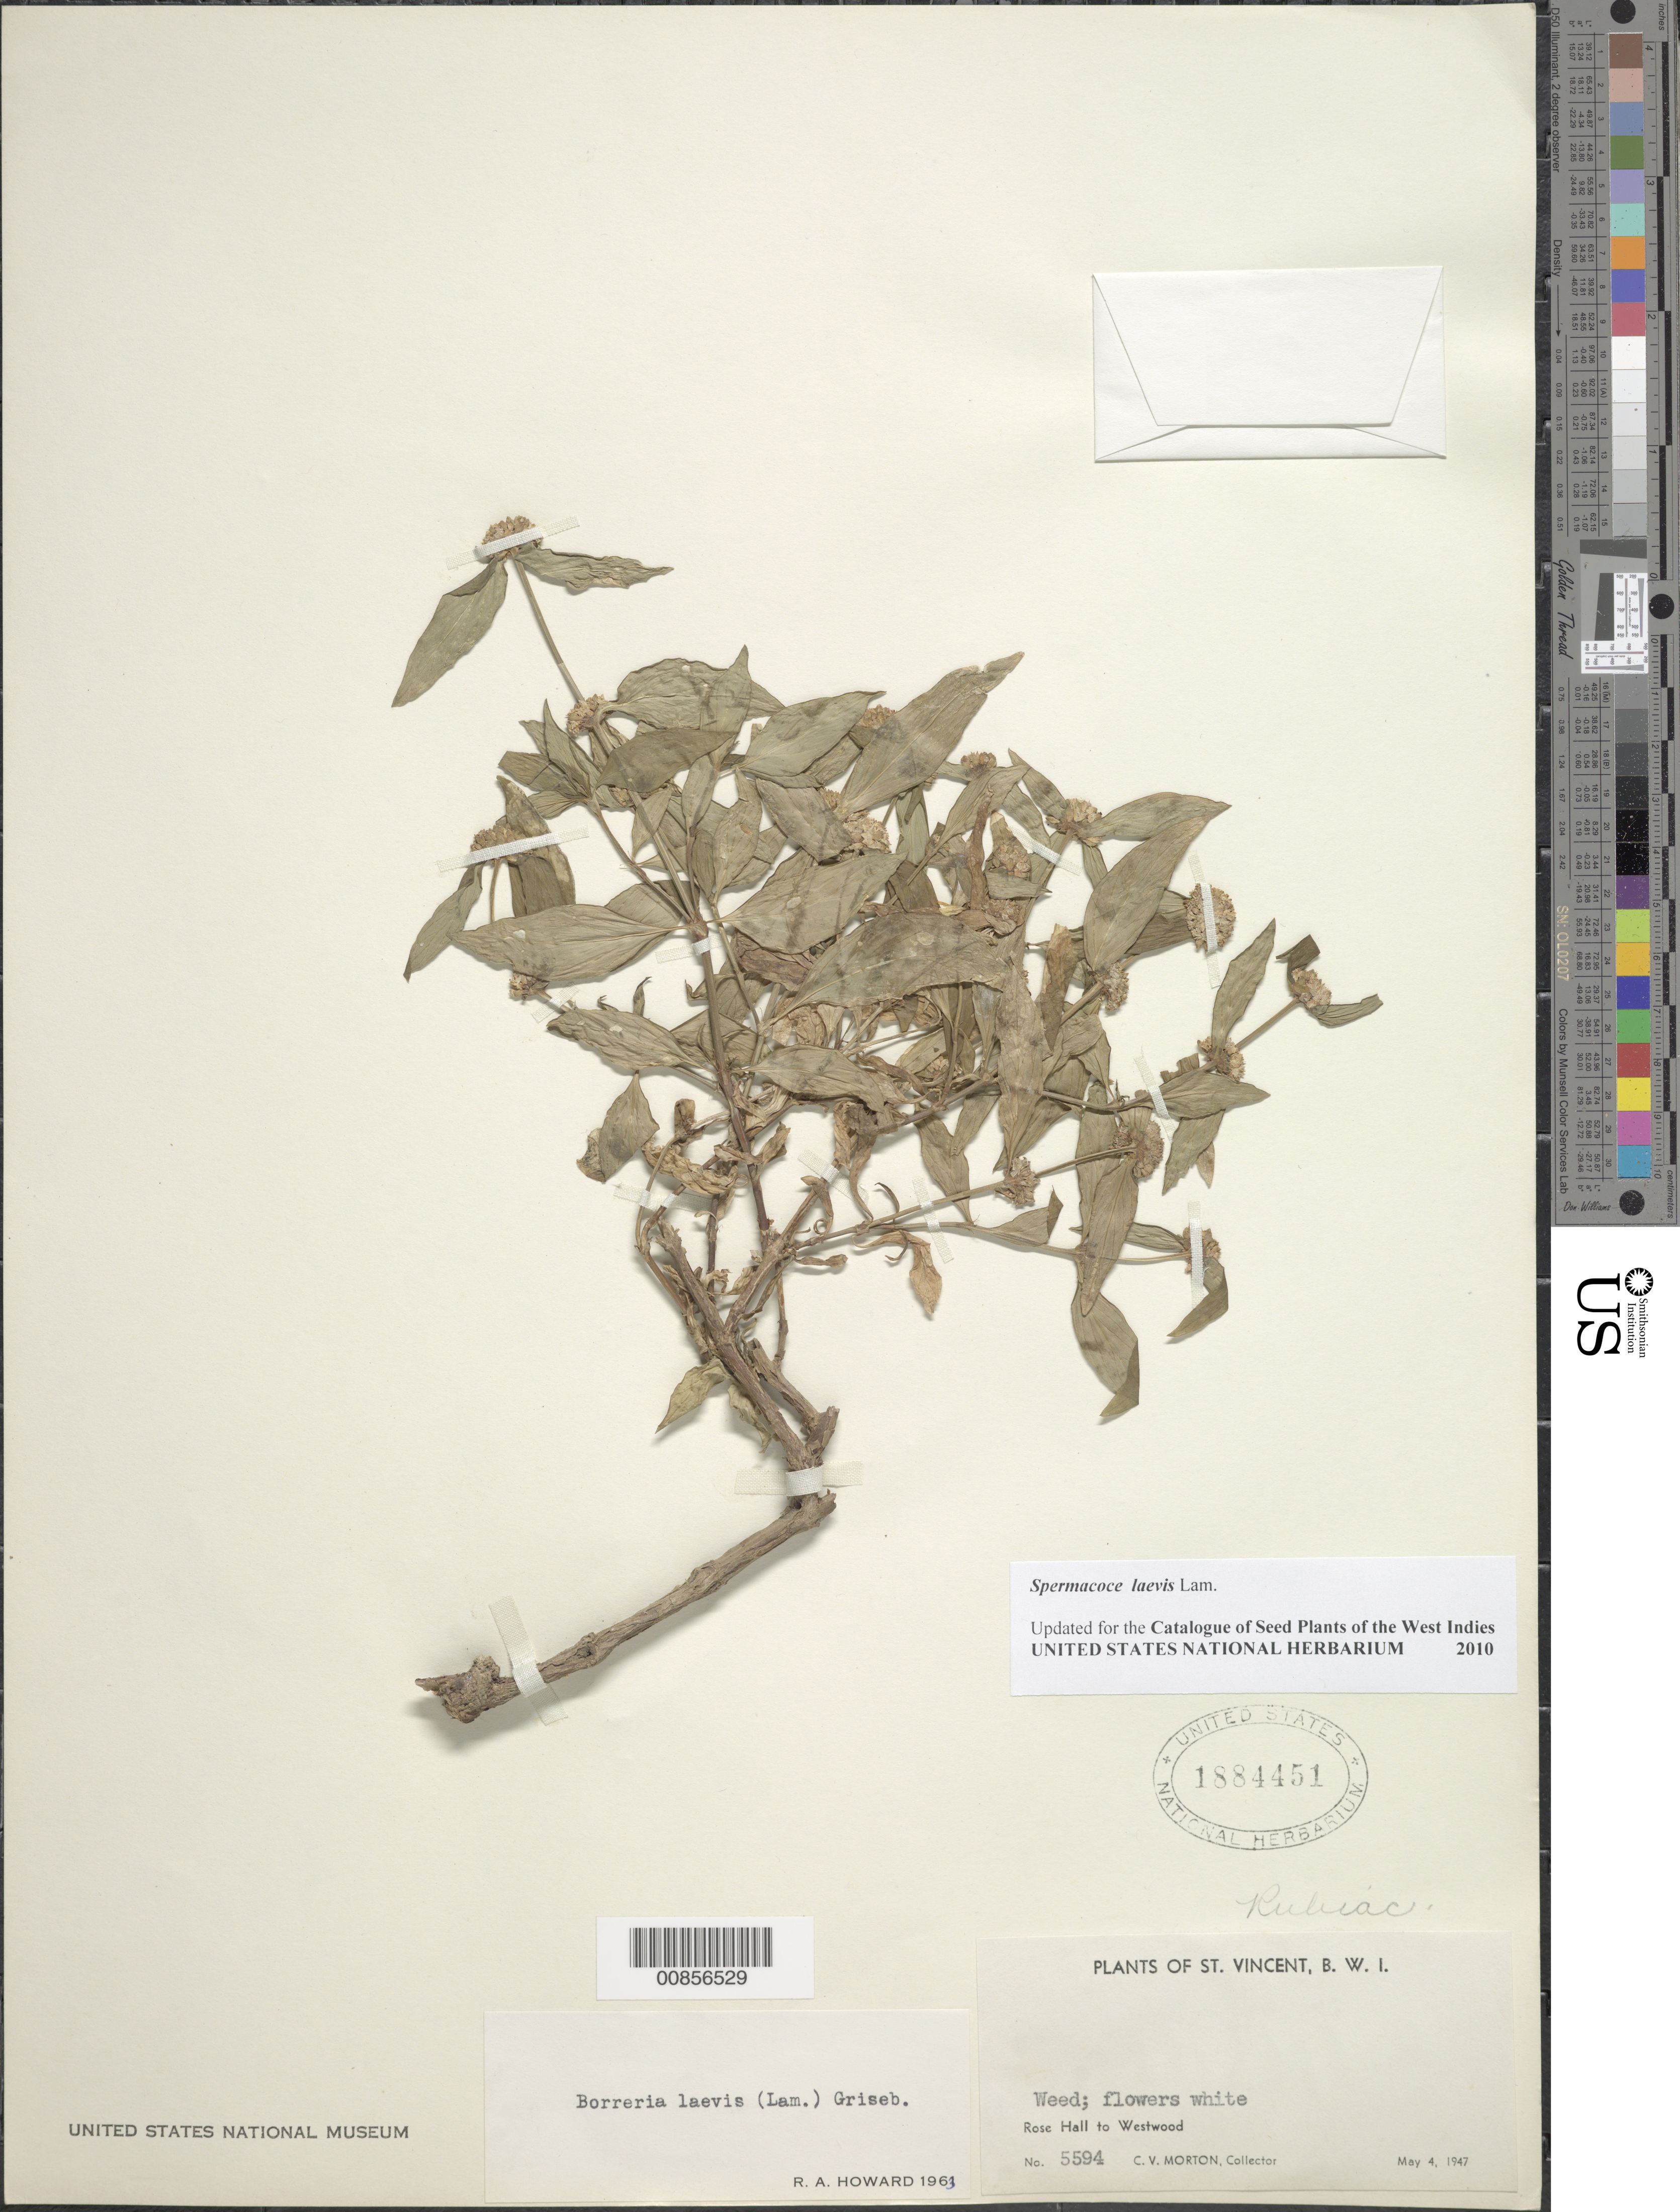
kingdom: Plantae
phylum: Tracheophyta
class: Magnoliopsida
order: Gentianales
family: Rubiaceae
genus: Spermacoce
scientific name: Spermacoce laevis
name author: Lam.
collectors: C. V. Morton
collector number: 5594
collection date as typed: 04 May 1947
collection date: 1947-05-04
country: St. Vincent - Grenadines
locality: Rose Hall to Westwood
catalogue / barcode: US 1884451